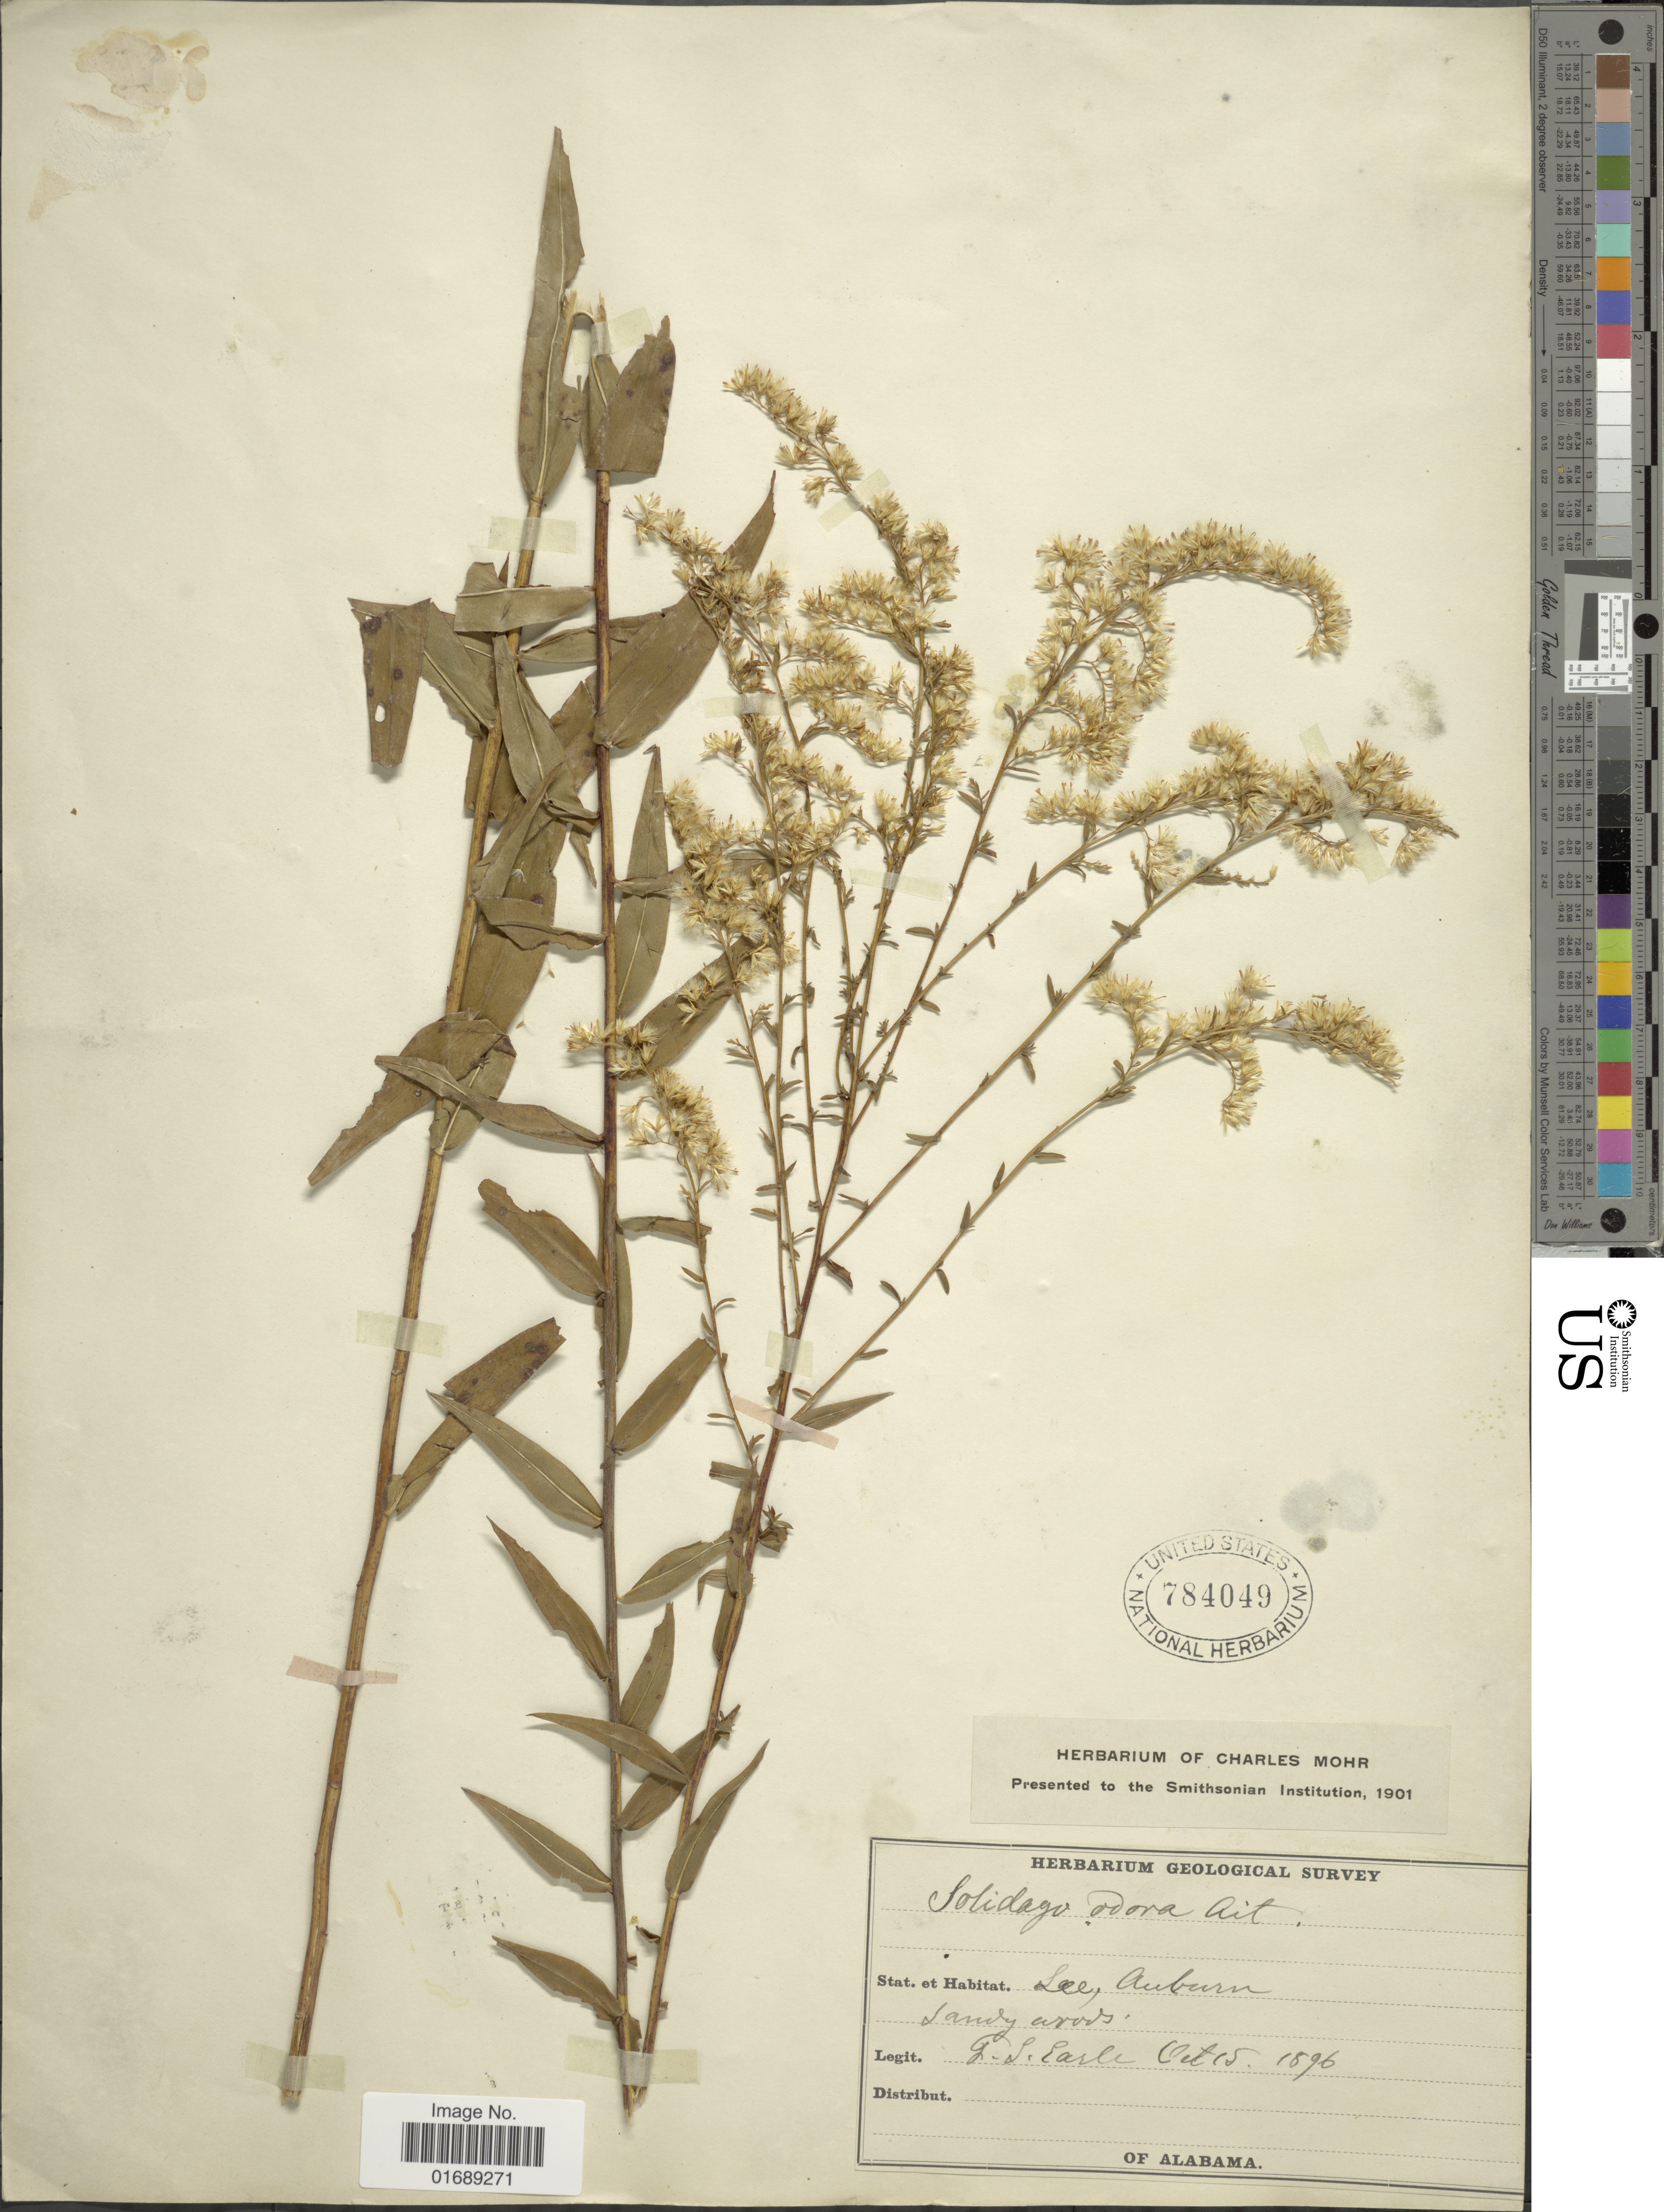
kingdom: Plantae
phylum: Tracheophyta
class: Magnoliopsida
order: Asterales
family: Asteraceae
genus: Solidago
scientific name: Solidago odora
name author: Aiton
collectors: F. S. Earle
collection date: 1896-10-15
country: United States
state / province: Alabama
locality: Lee, Auburn, Sandy woods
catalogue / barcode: US 784049